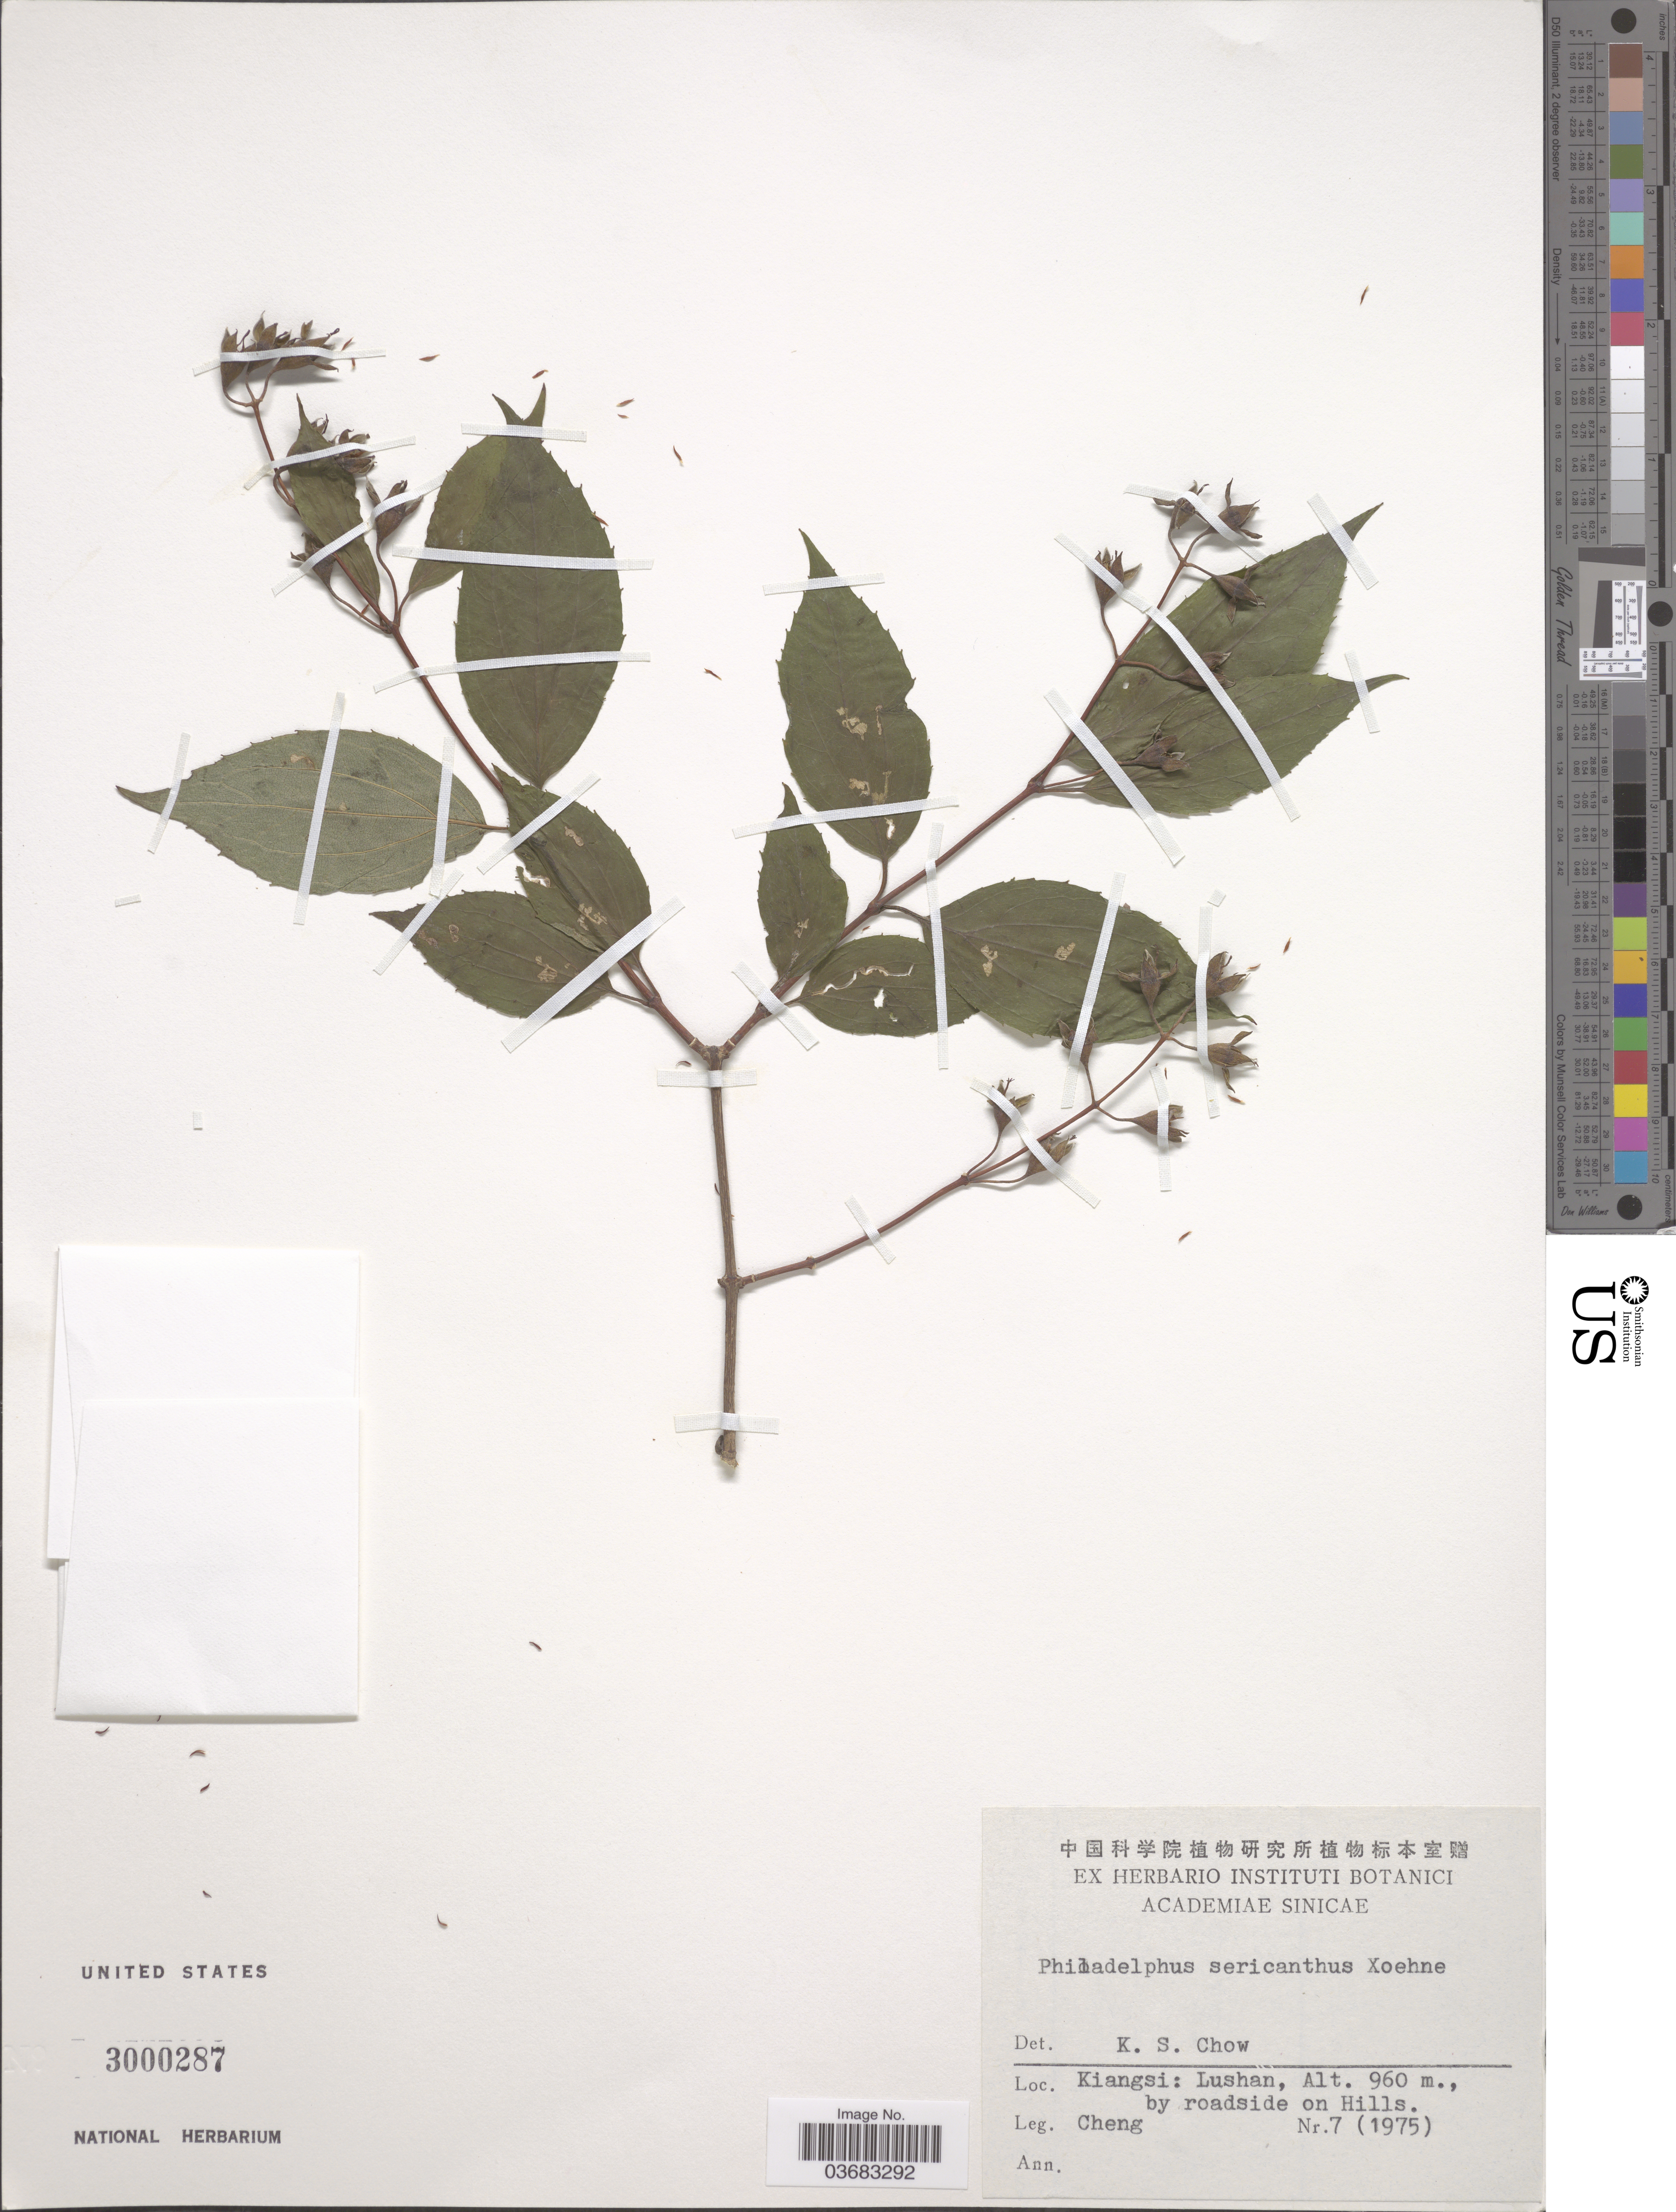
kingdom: Plantae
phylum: Tracheophyta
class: Magnoliopsida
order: Cornales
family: Hydrangeaceae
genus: Philadelphus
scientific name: Philadelphus sargentianus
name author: S.Y. Hu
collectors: -. Cheng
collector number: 7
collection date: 1975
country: China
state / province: Jiangxi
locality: Kiangsi: Lushan, by roadside on Hills.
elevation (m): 960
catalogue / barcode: US 3000287